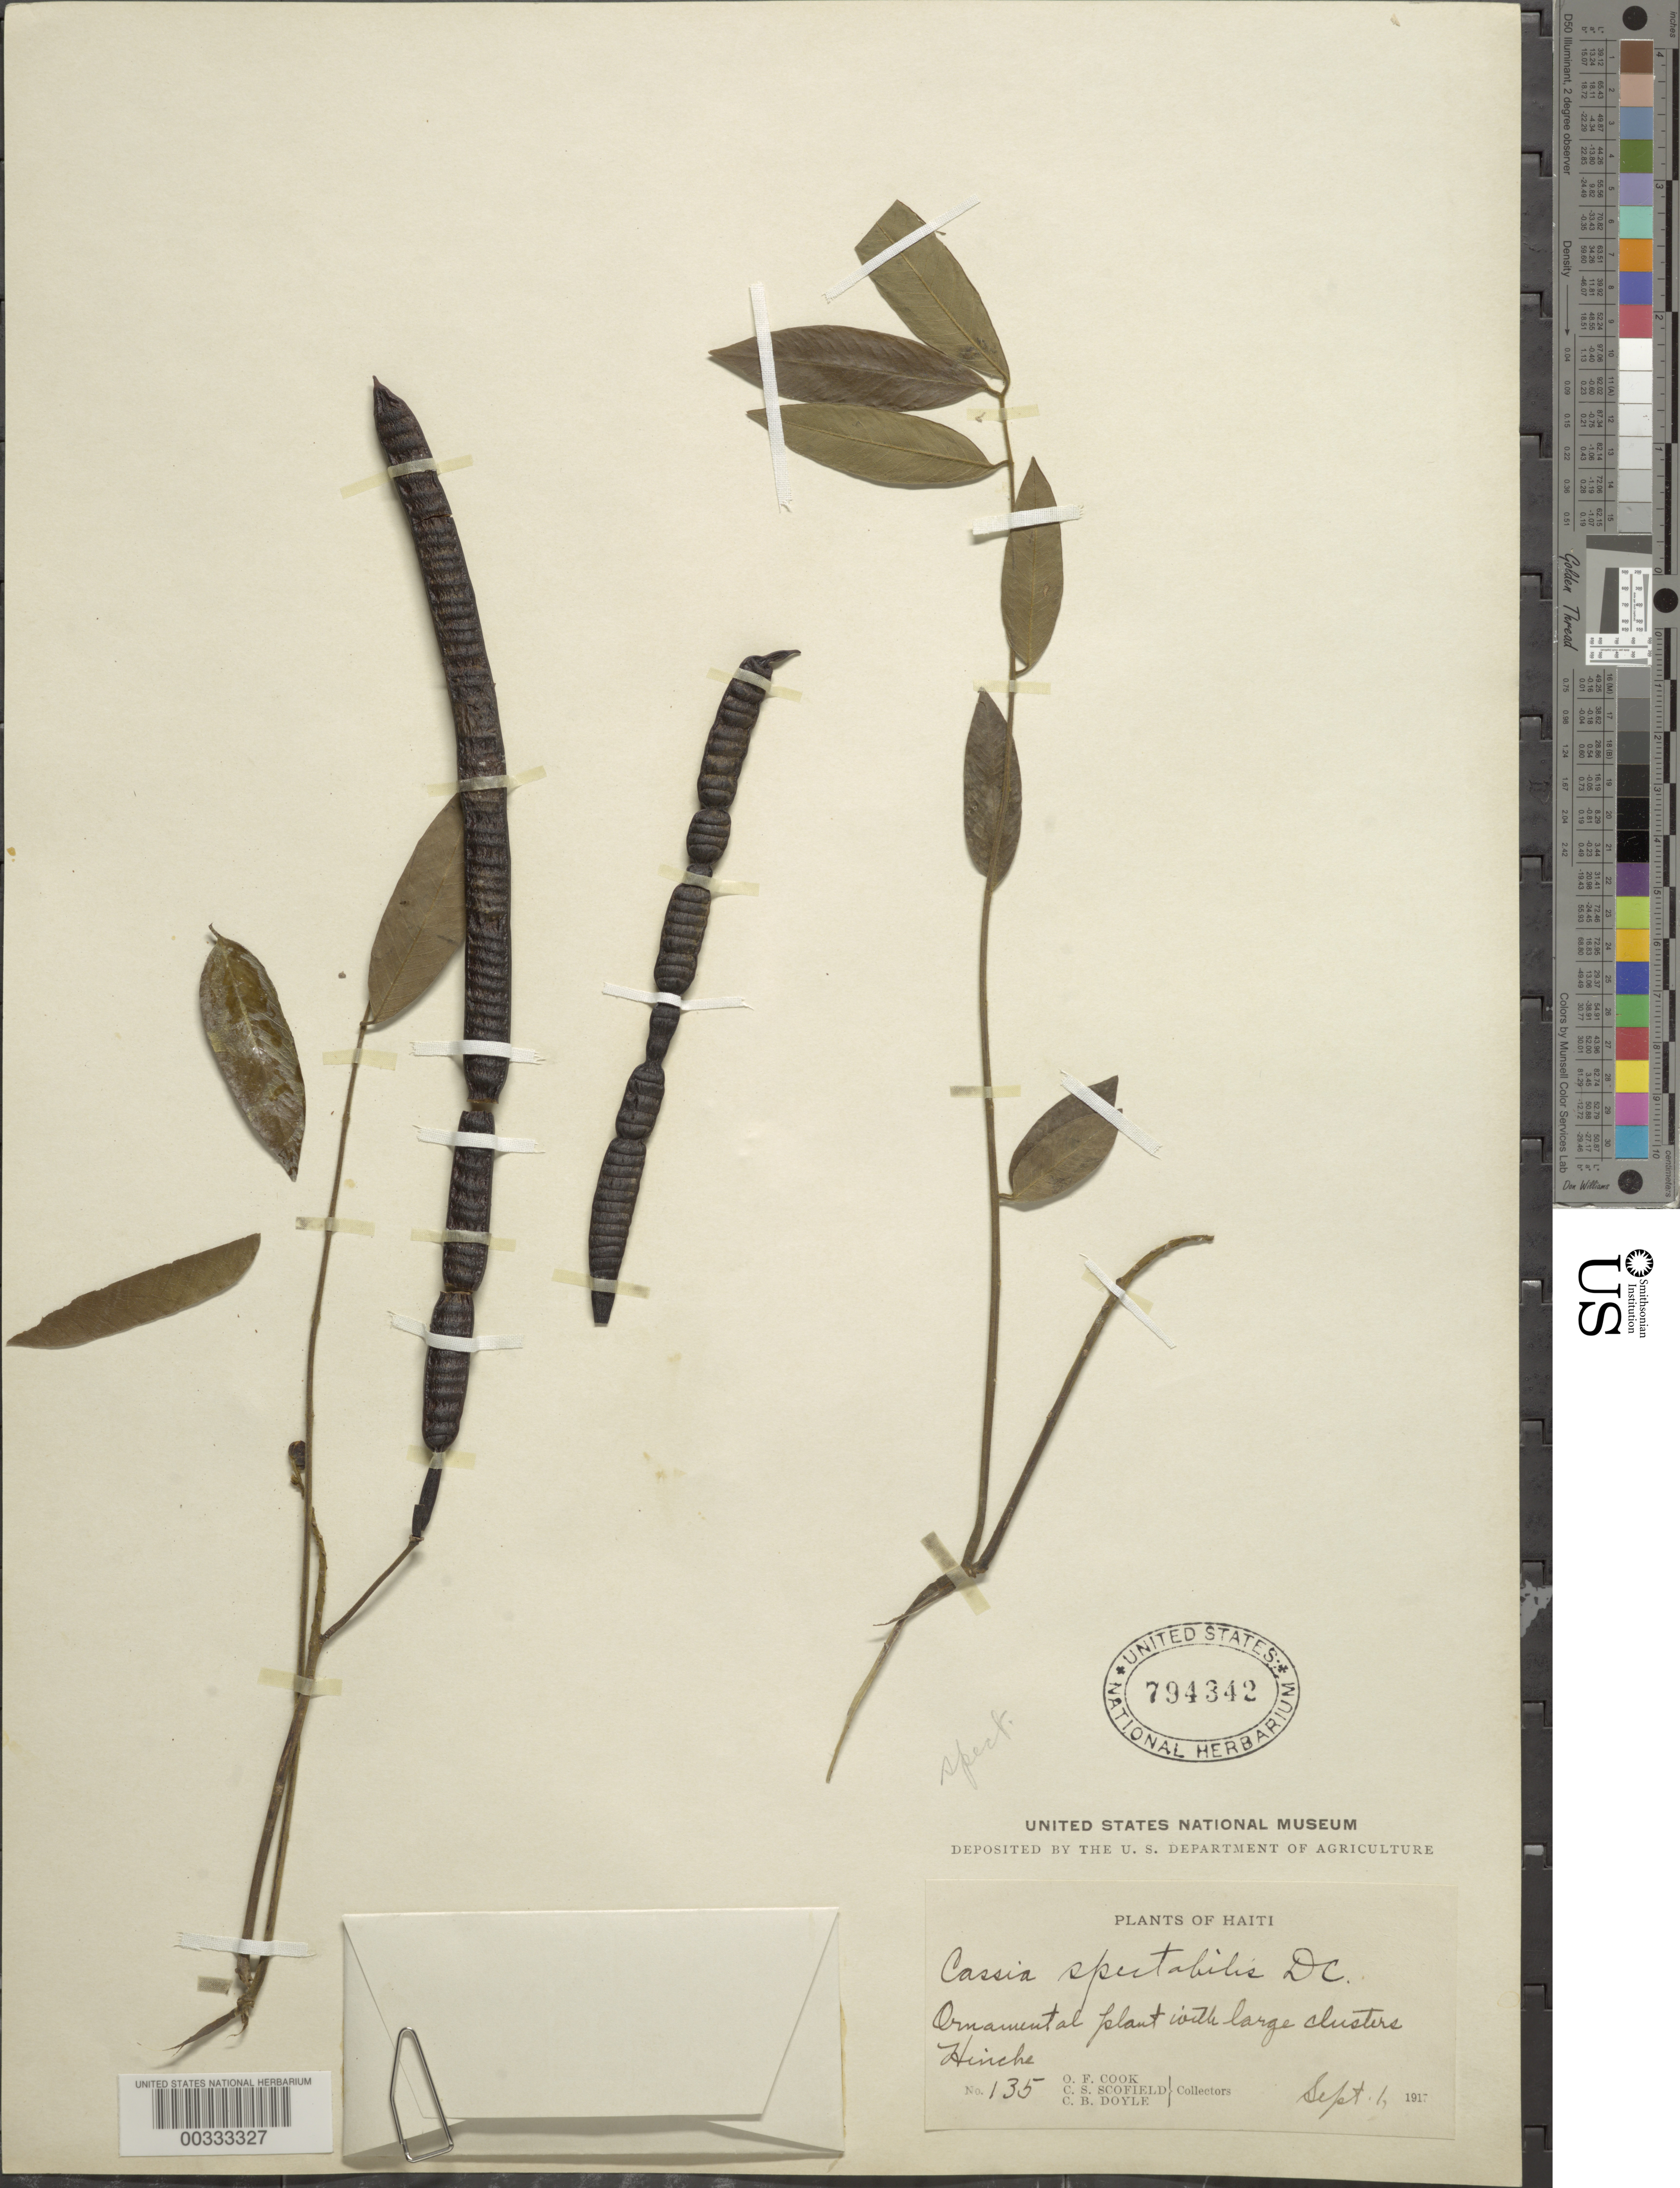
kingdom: Plantae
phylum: Tracheophyta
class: Magnoliopsida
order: Fabales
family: Fabaceae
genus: Senna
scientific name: Senna spectabilis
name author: (DC.) H.S. Irwin & Barneby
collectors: O. F. Cook, C. Scofield & C. Doyle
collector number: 135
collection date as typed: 01 Sep 1917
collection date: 1917-09-01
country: Haiti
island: Hispaniola Island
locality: Hinche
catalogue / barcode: US 794342